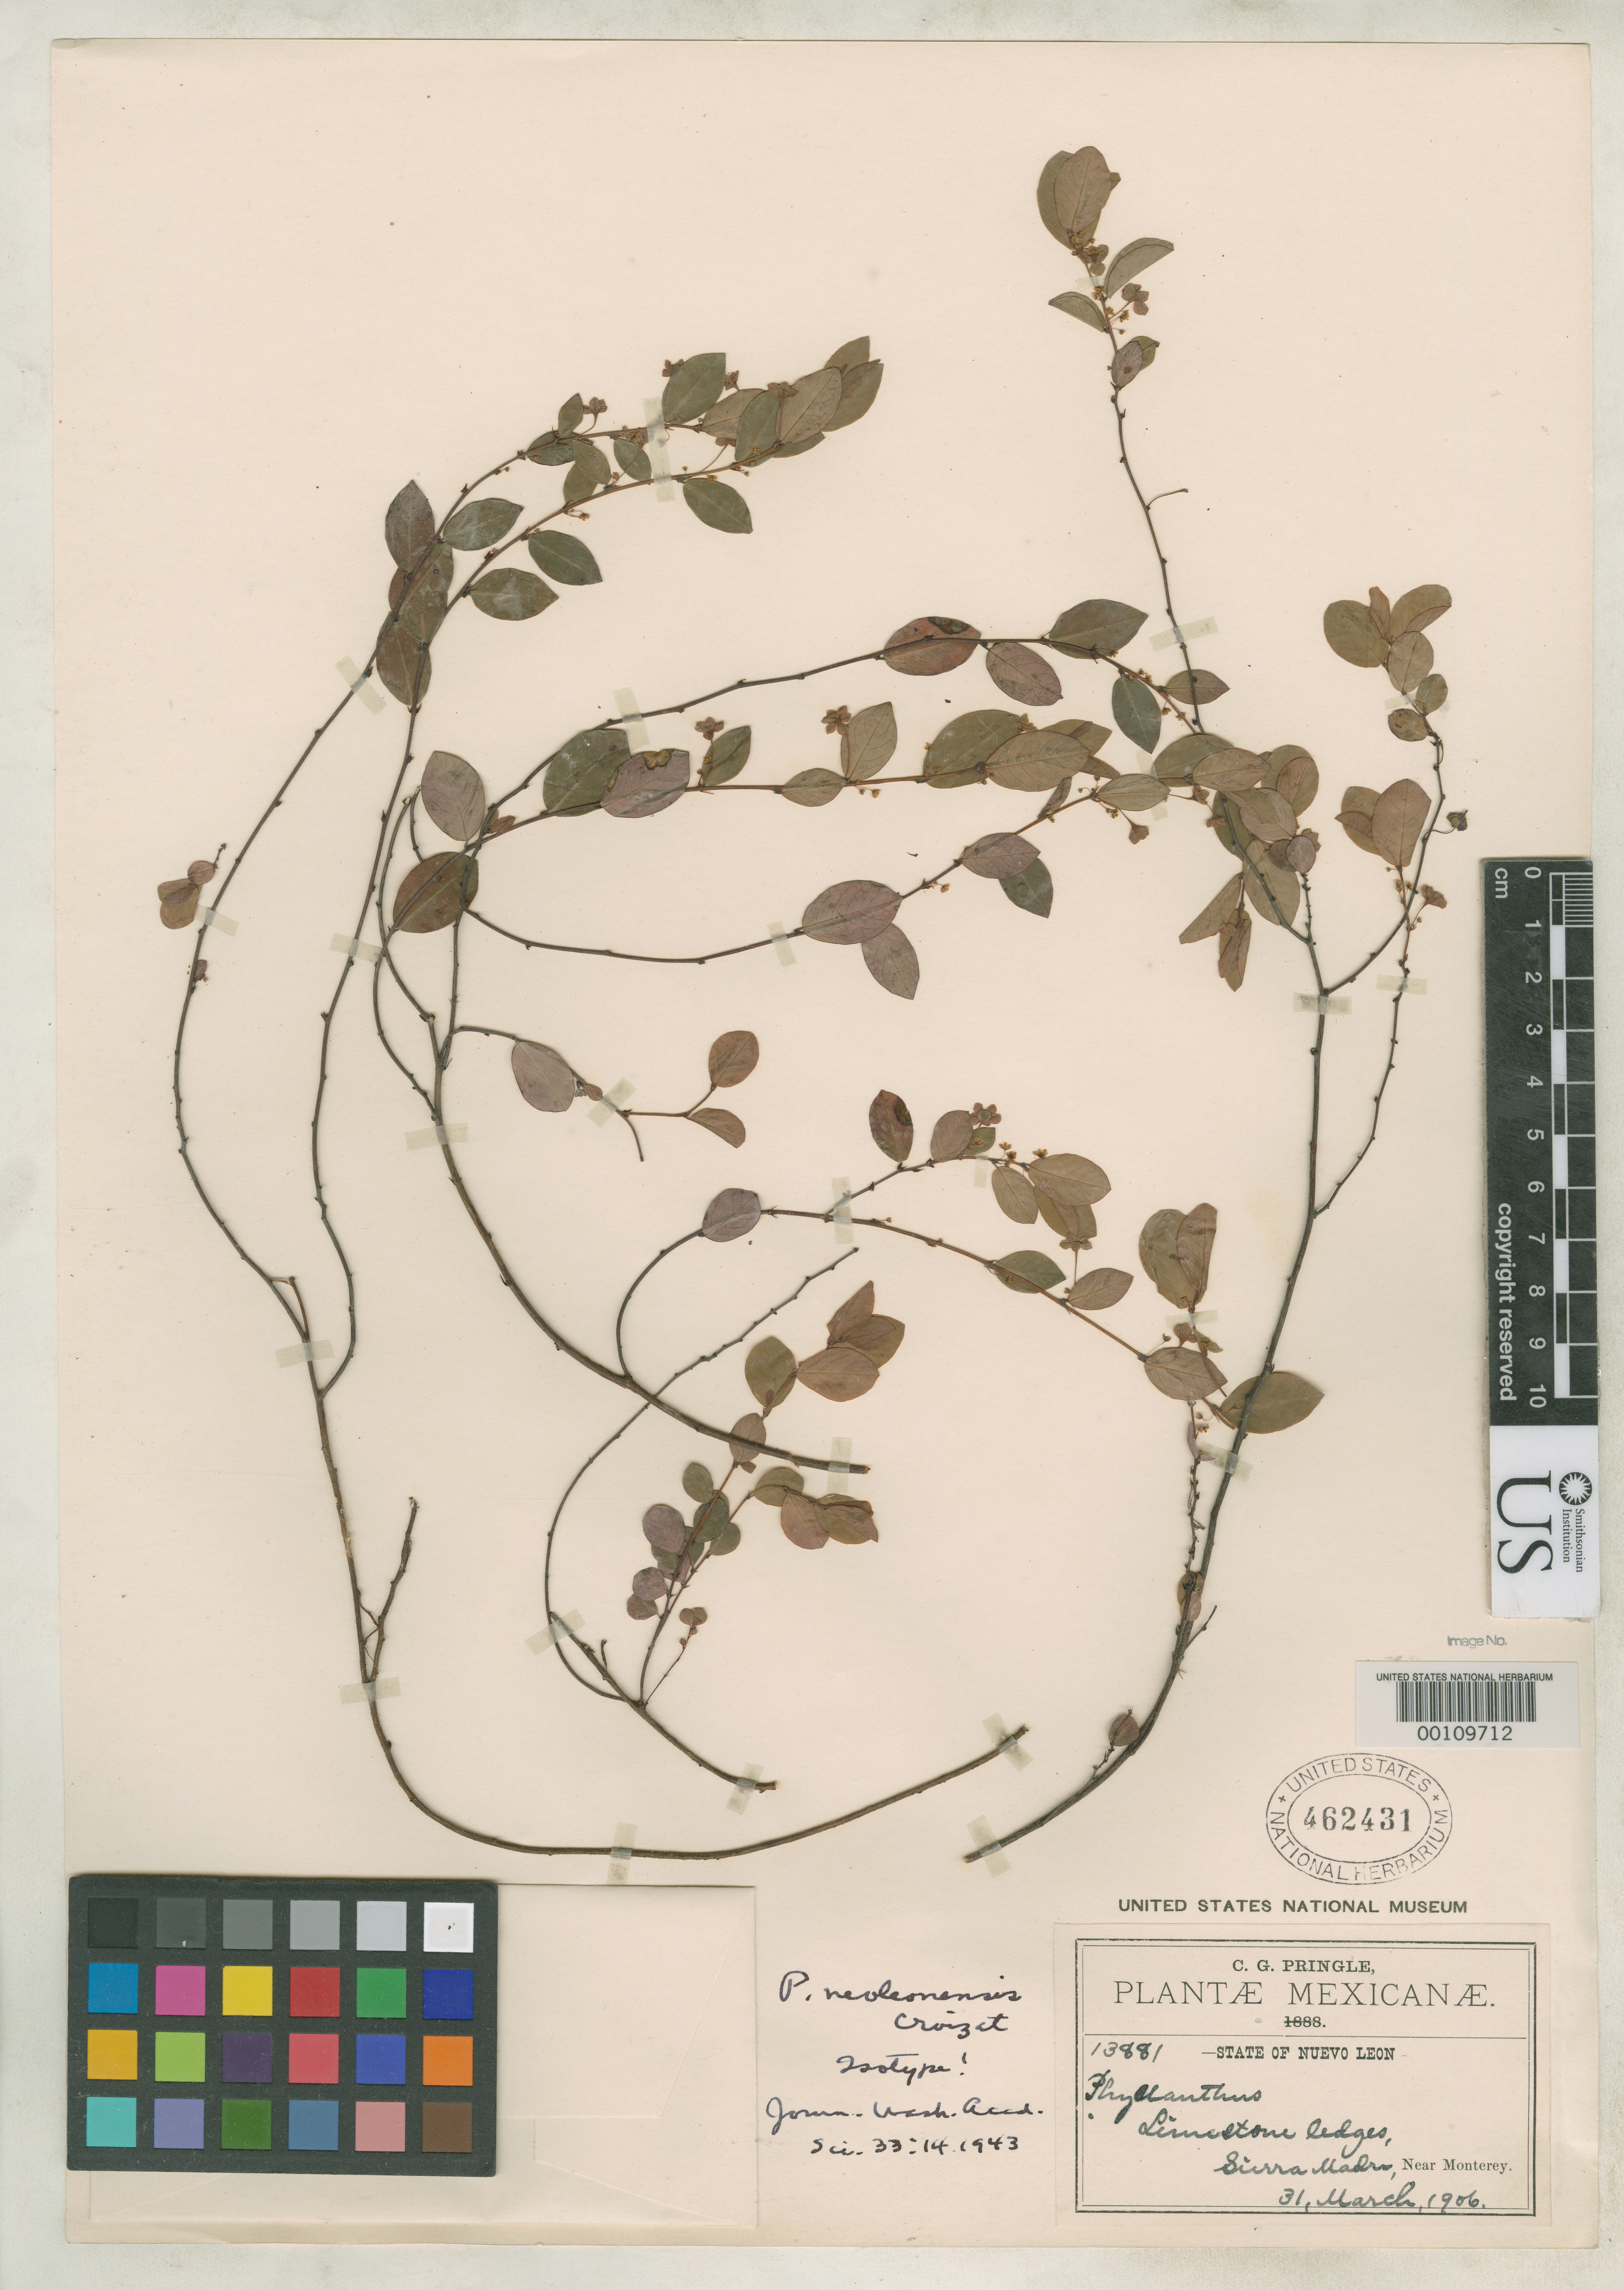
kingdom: Plantae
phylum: Tracheophyta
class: Magnoliopsida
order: Malpighiales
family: Phyllanthaceae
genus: Phyllanthus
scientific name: Phyllanthus neoleonensis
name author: Croizat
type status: Isotype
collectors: C. G. Pringle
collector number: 13881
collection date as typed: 31 Mar 1906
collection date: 1906-03-31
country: Mexico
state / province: Nuevo León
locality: Sierra Madre near Monterrey.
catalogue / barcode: US 462431